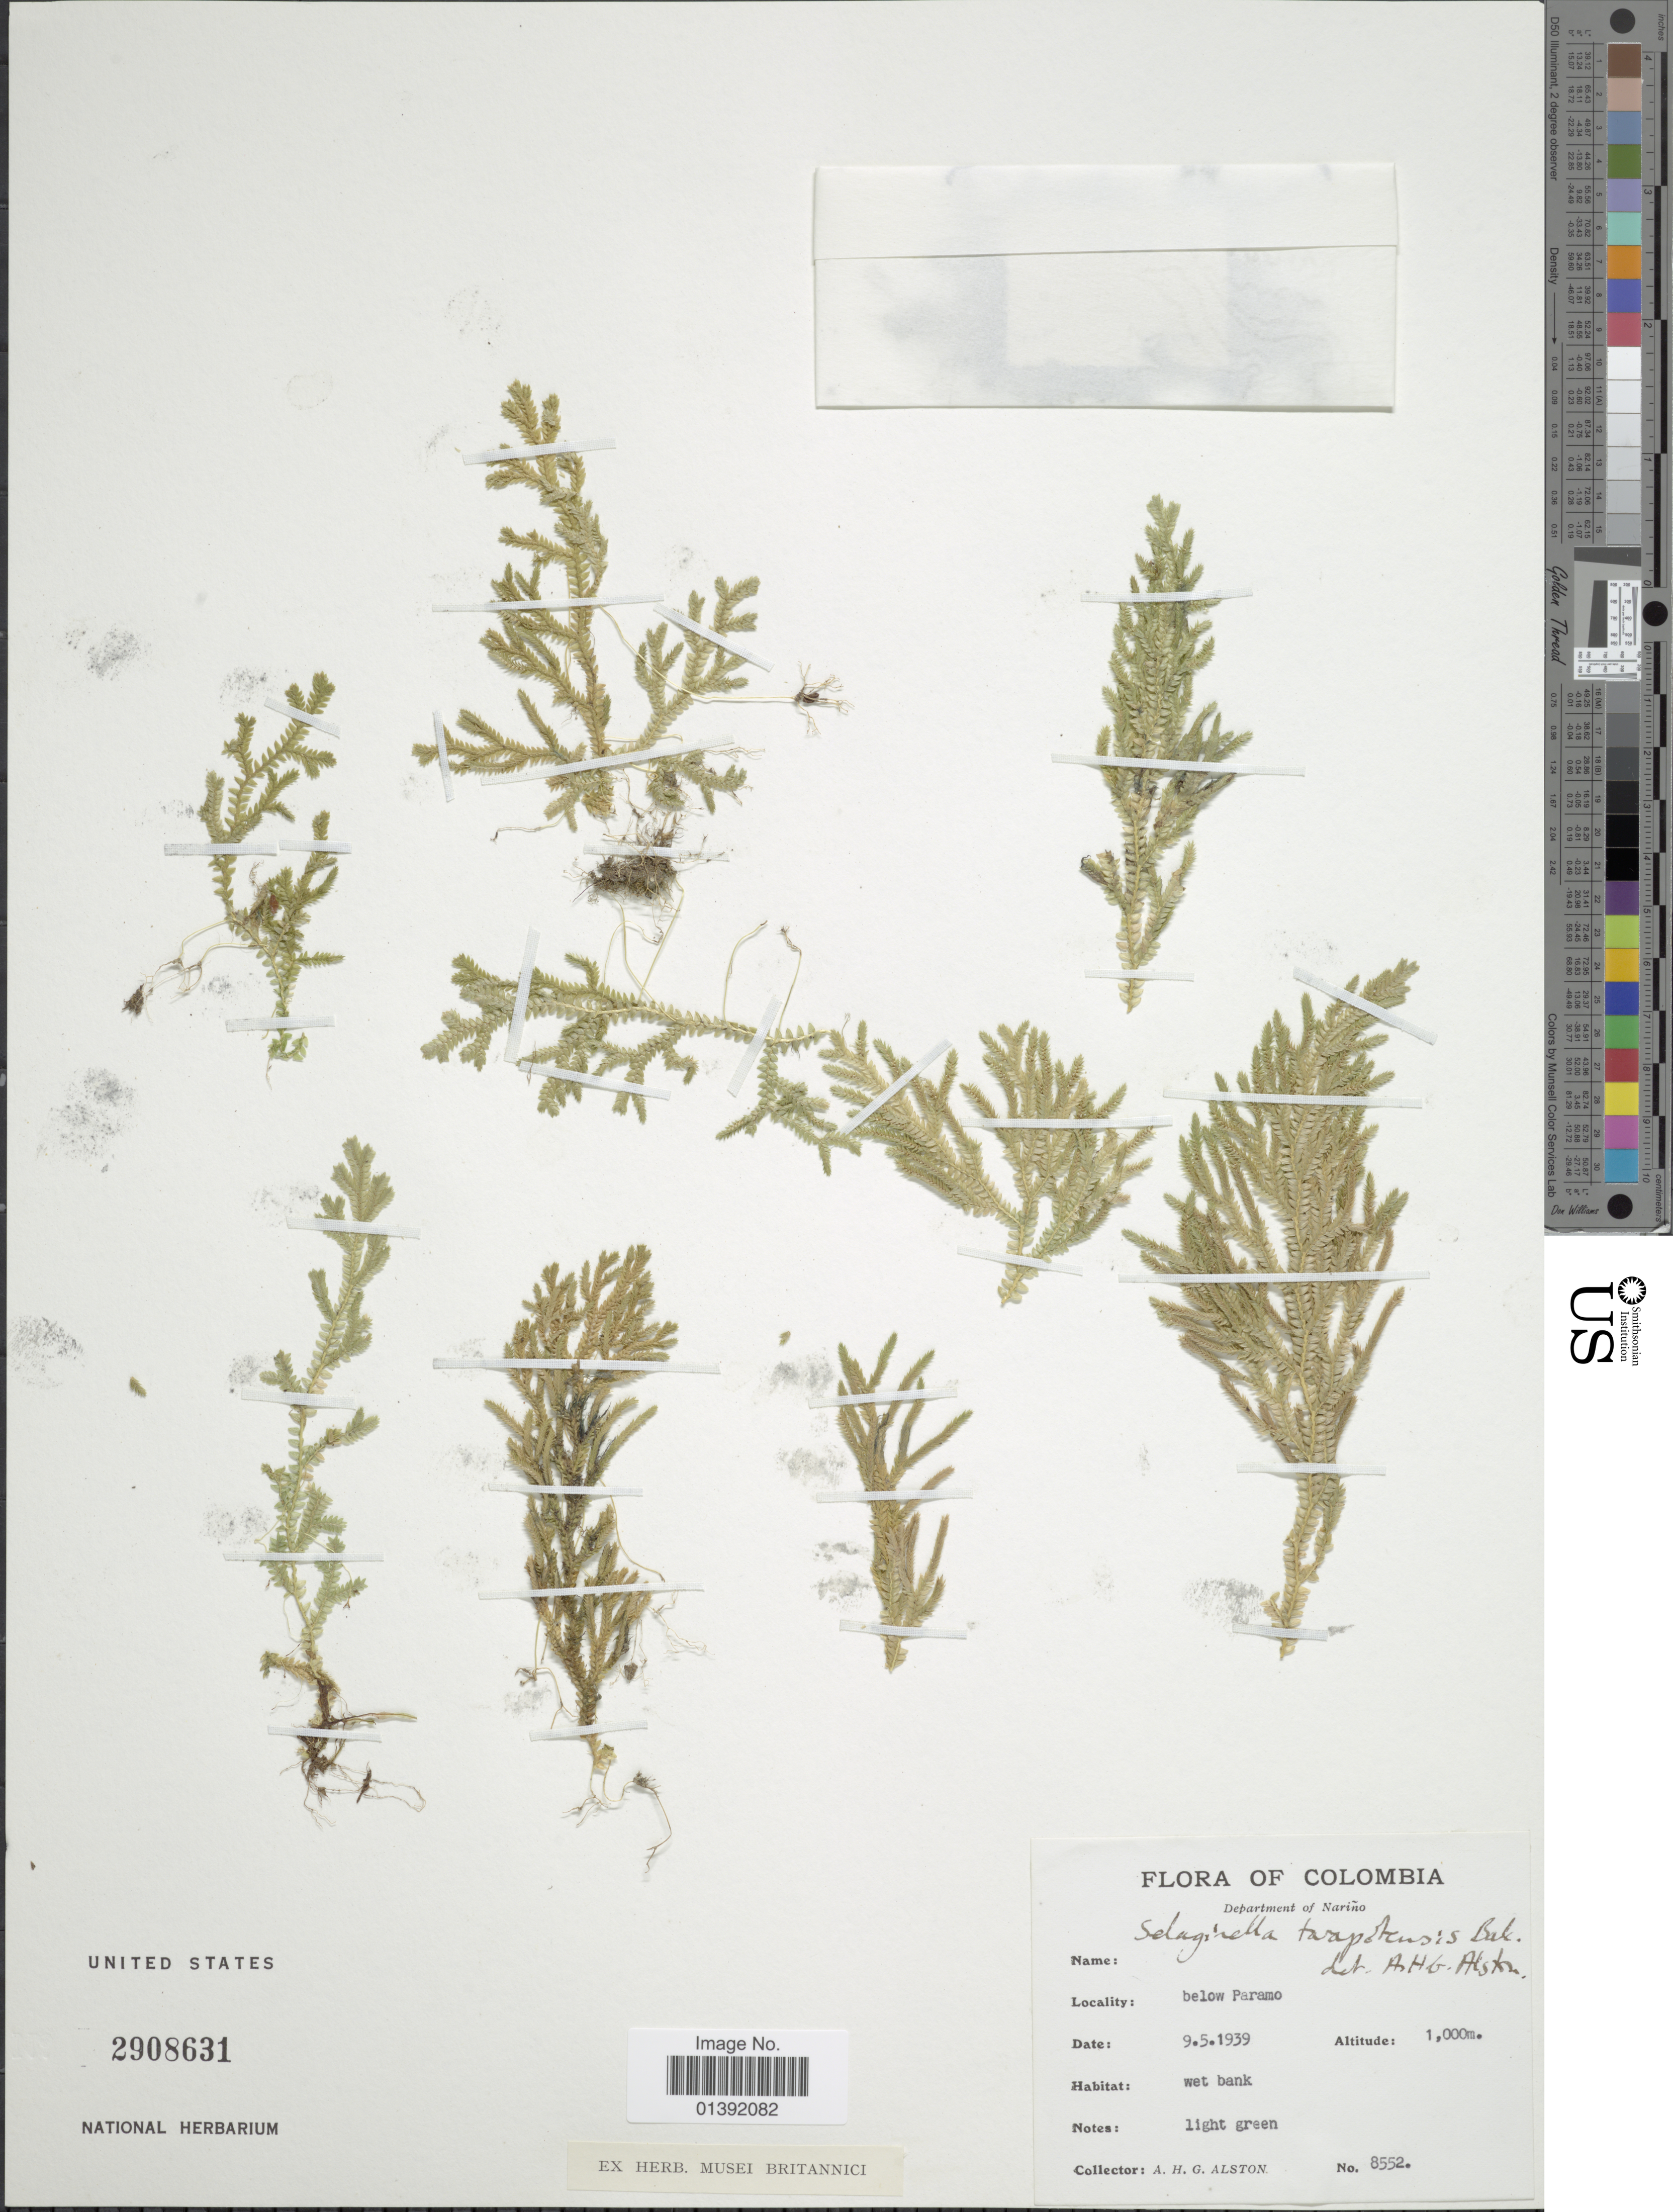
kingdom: Plantae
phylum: Tracheophyta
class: Lycopodiopsida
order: Selaginellales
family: Selaginellaceae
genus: Selaginella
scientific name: Selaginella tarapotensis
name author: Baker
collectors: A. H. Alston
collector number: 8552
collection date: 1939-05-09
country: Colombia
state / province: Nariño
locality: Below Paramo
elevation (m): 1000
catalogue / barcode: US 2908631